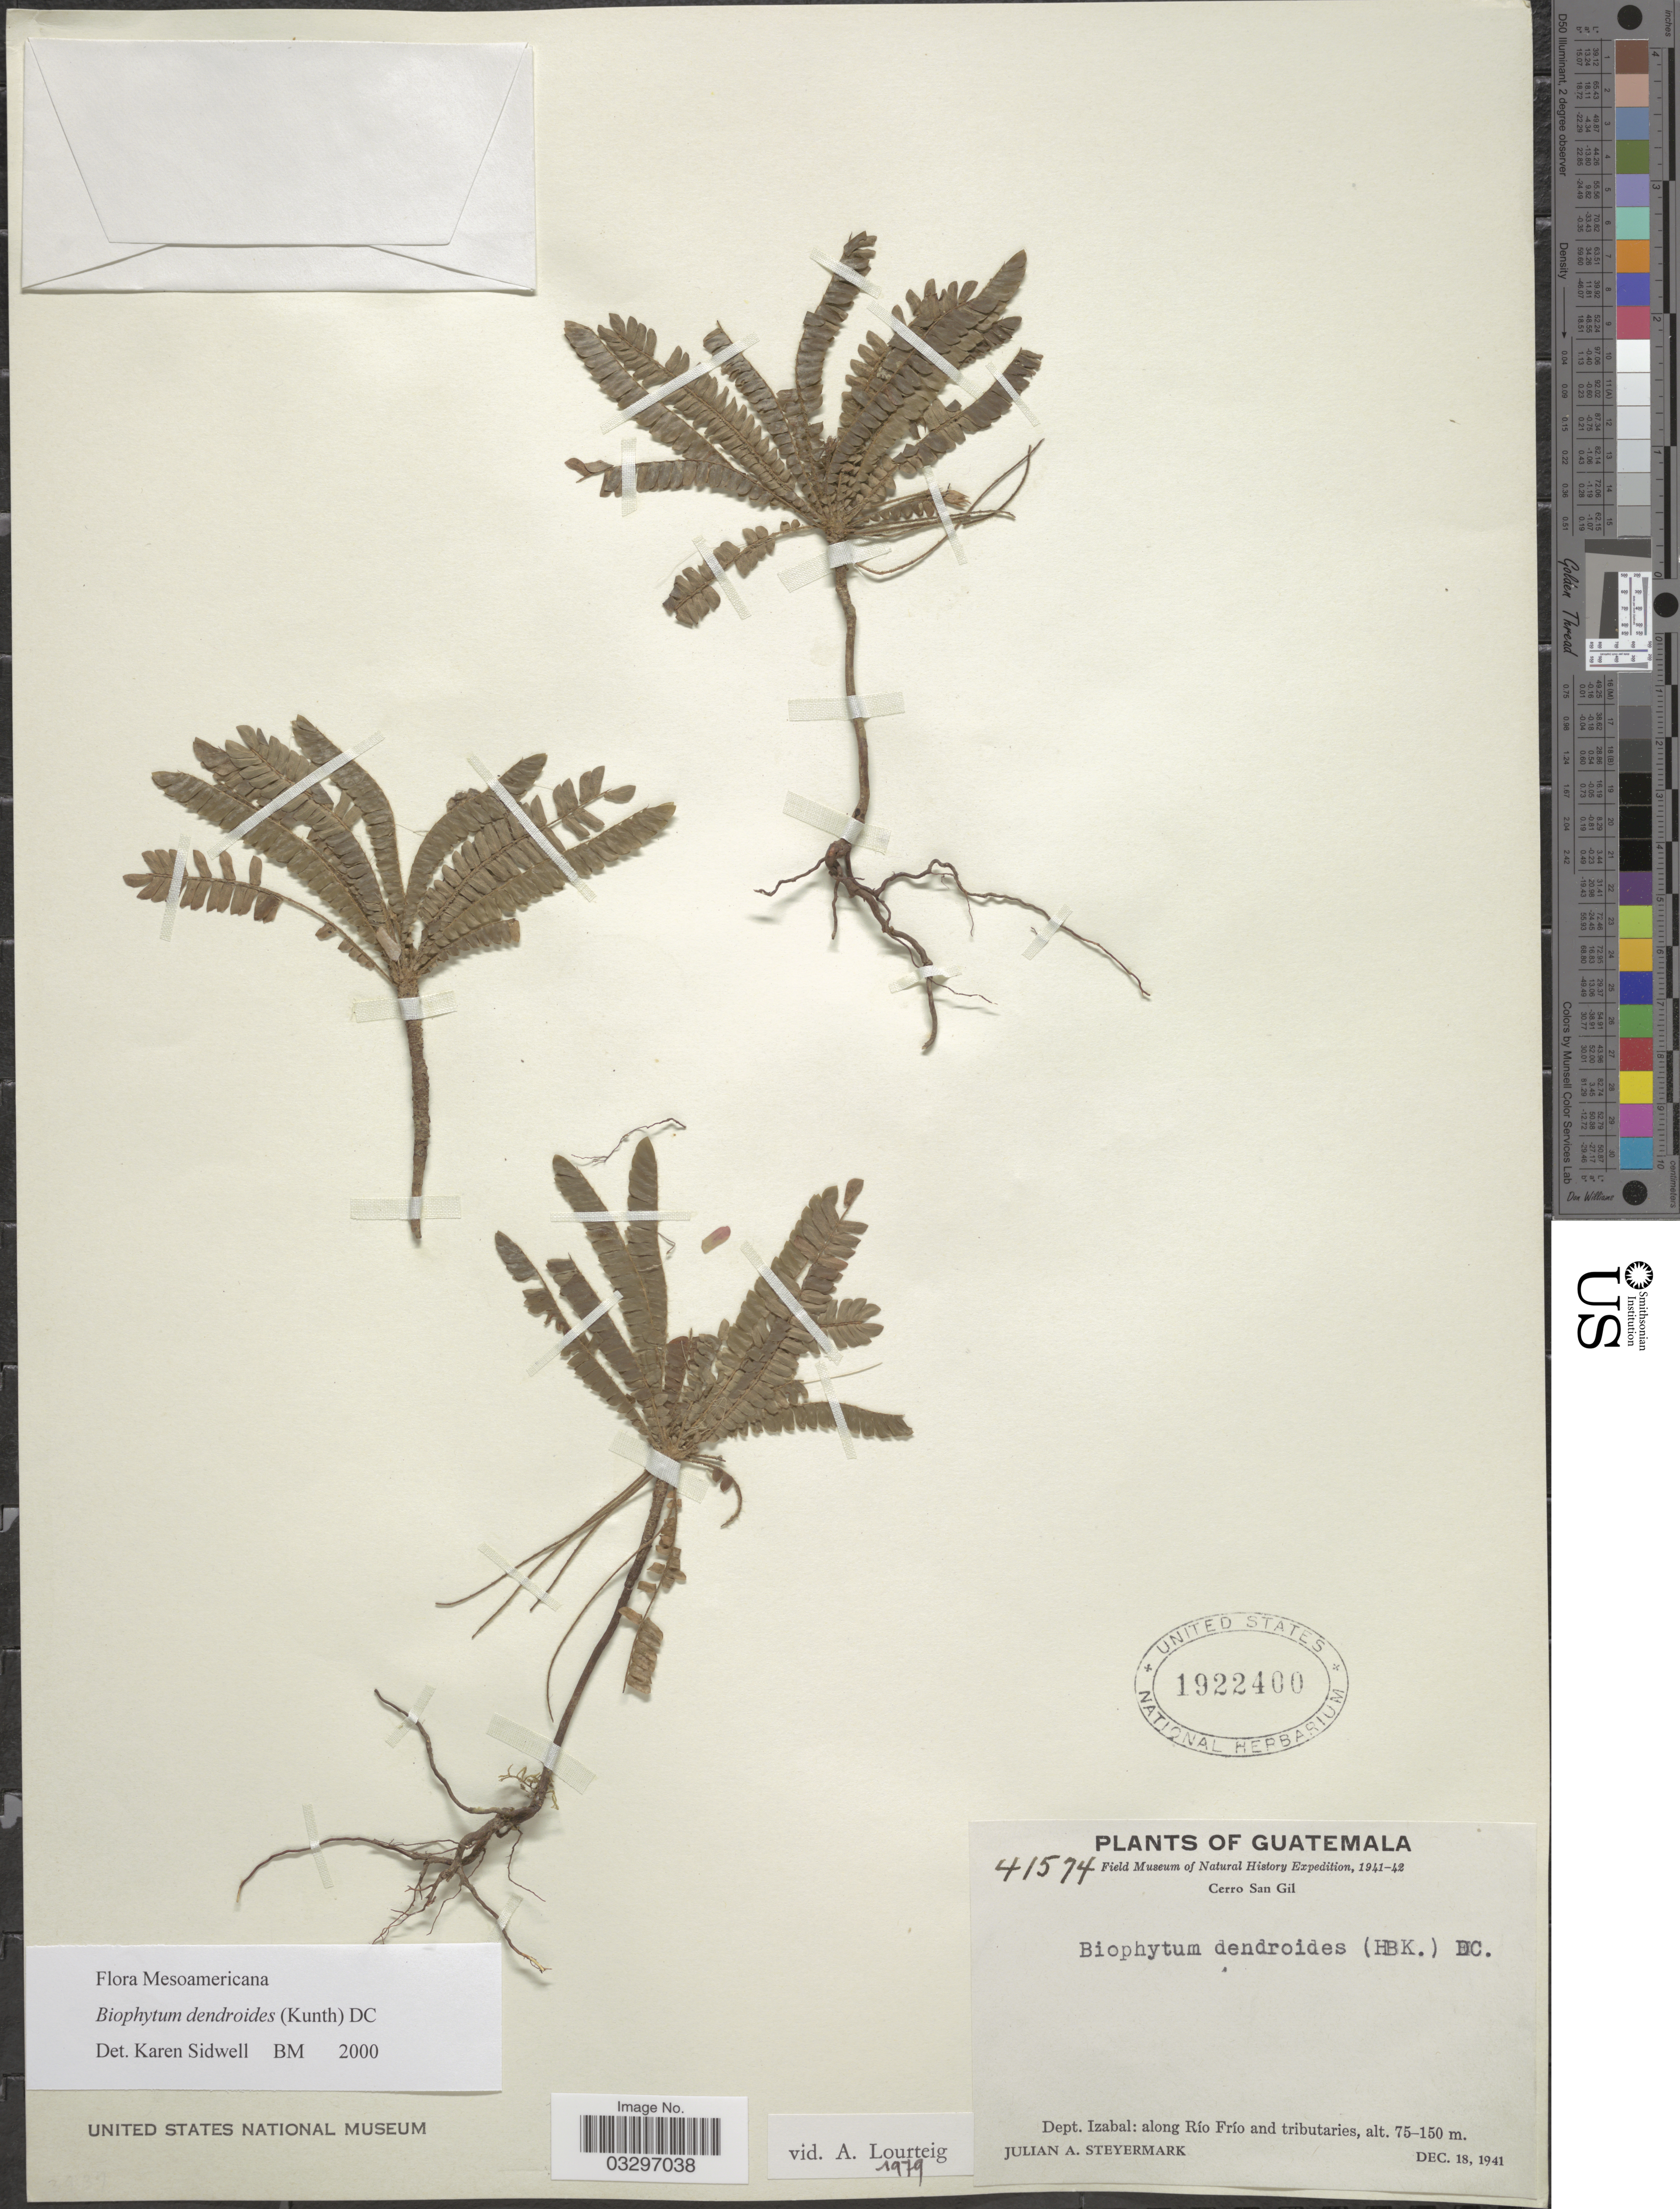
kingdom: Plantae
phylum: Tracheophyta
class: Magnoliopsida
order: Oxalidales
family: Oxalidaceae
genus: Biophytum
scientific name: Biophytum dendroides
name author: (Kunth) DC.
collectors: J. Steyermark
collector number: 41574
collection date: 1941-12-18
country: Guatemala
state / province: Izabal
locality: Dept. Izabal: along Río Frío and tributaries.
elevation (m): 75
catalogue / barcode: US 1922400